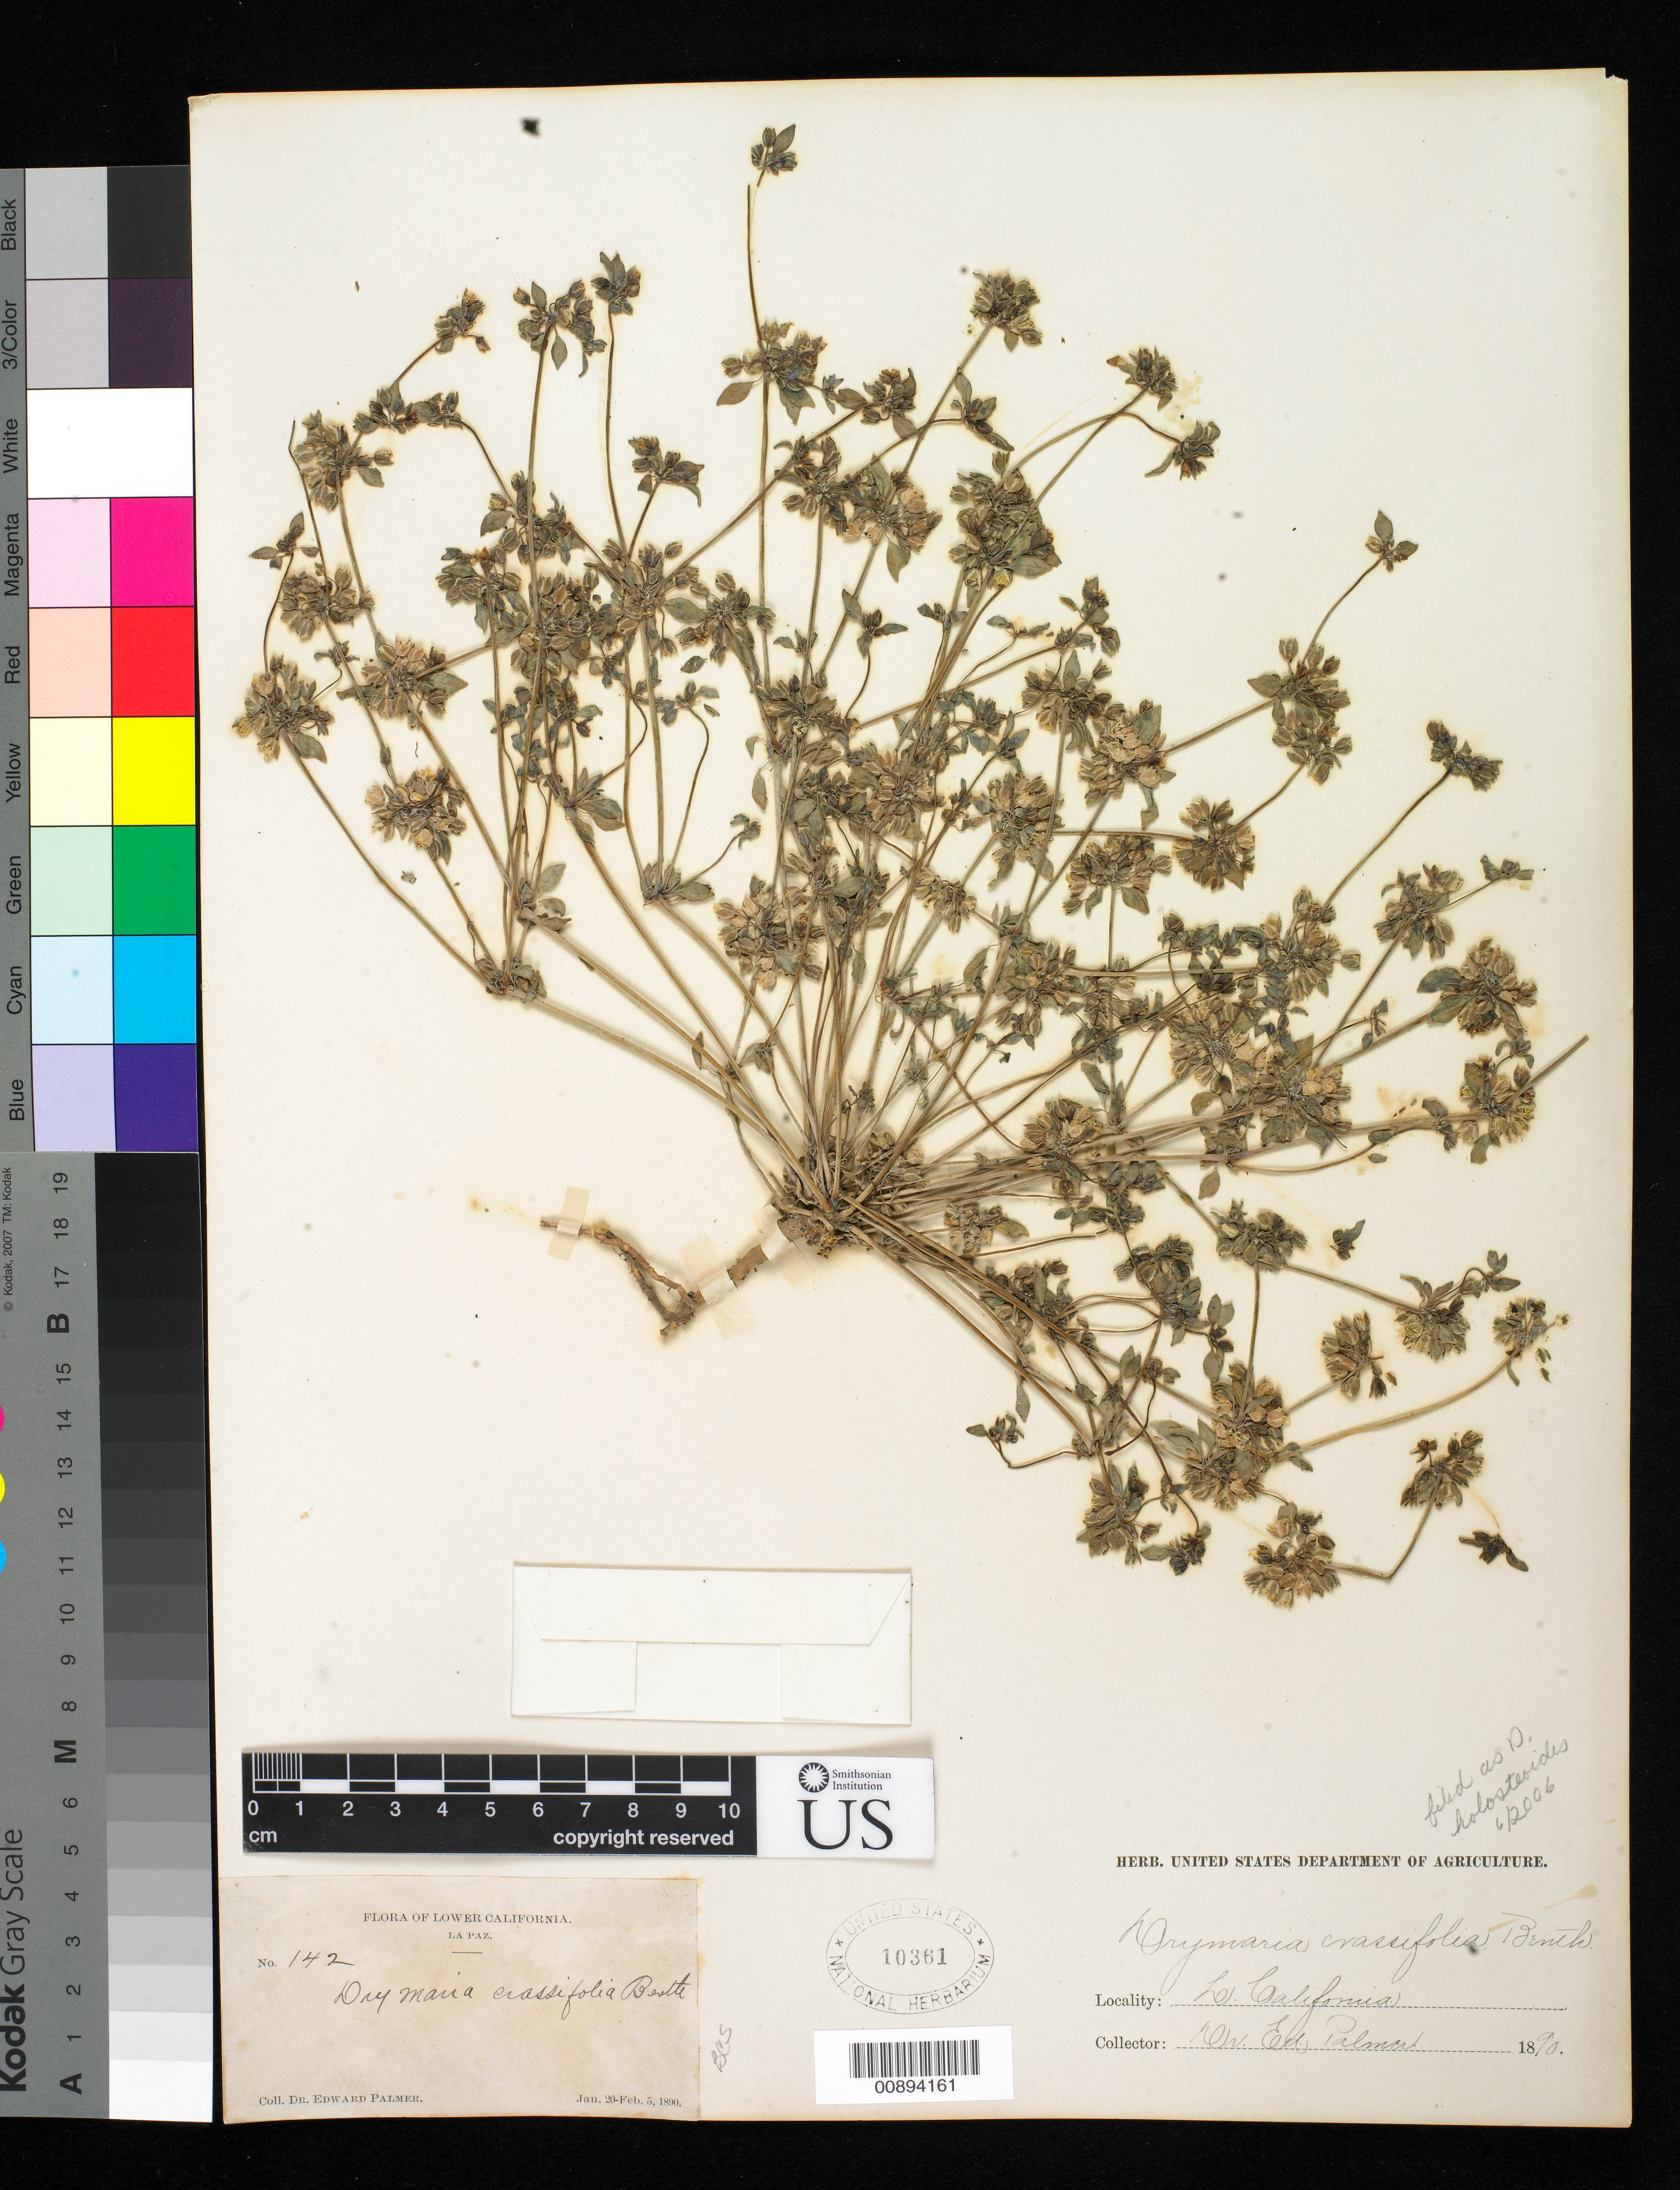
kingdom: Plantae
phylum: Tracheophyta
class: Magnoliopsida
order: Caryophyllales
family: Caryophyllaceae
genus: Drymaria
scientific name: Drymaria holosteoides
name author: Benth.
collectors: E. Palmer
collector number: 142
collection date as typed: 20 Jan 1890 to 05 Feb 1890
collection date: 1890-01-20/1890-02-05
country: Mexico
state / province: Baja California Sur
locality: La Paz, Baja California Sur.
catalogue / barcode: US 10361